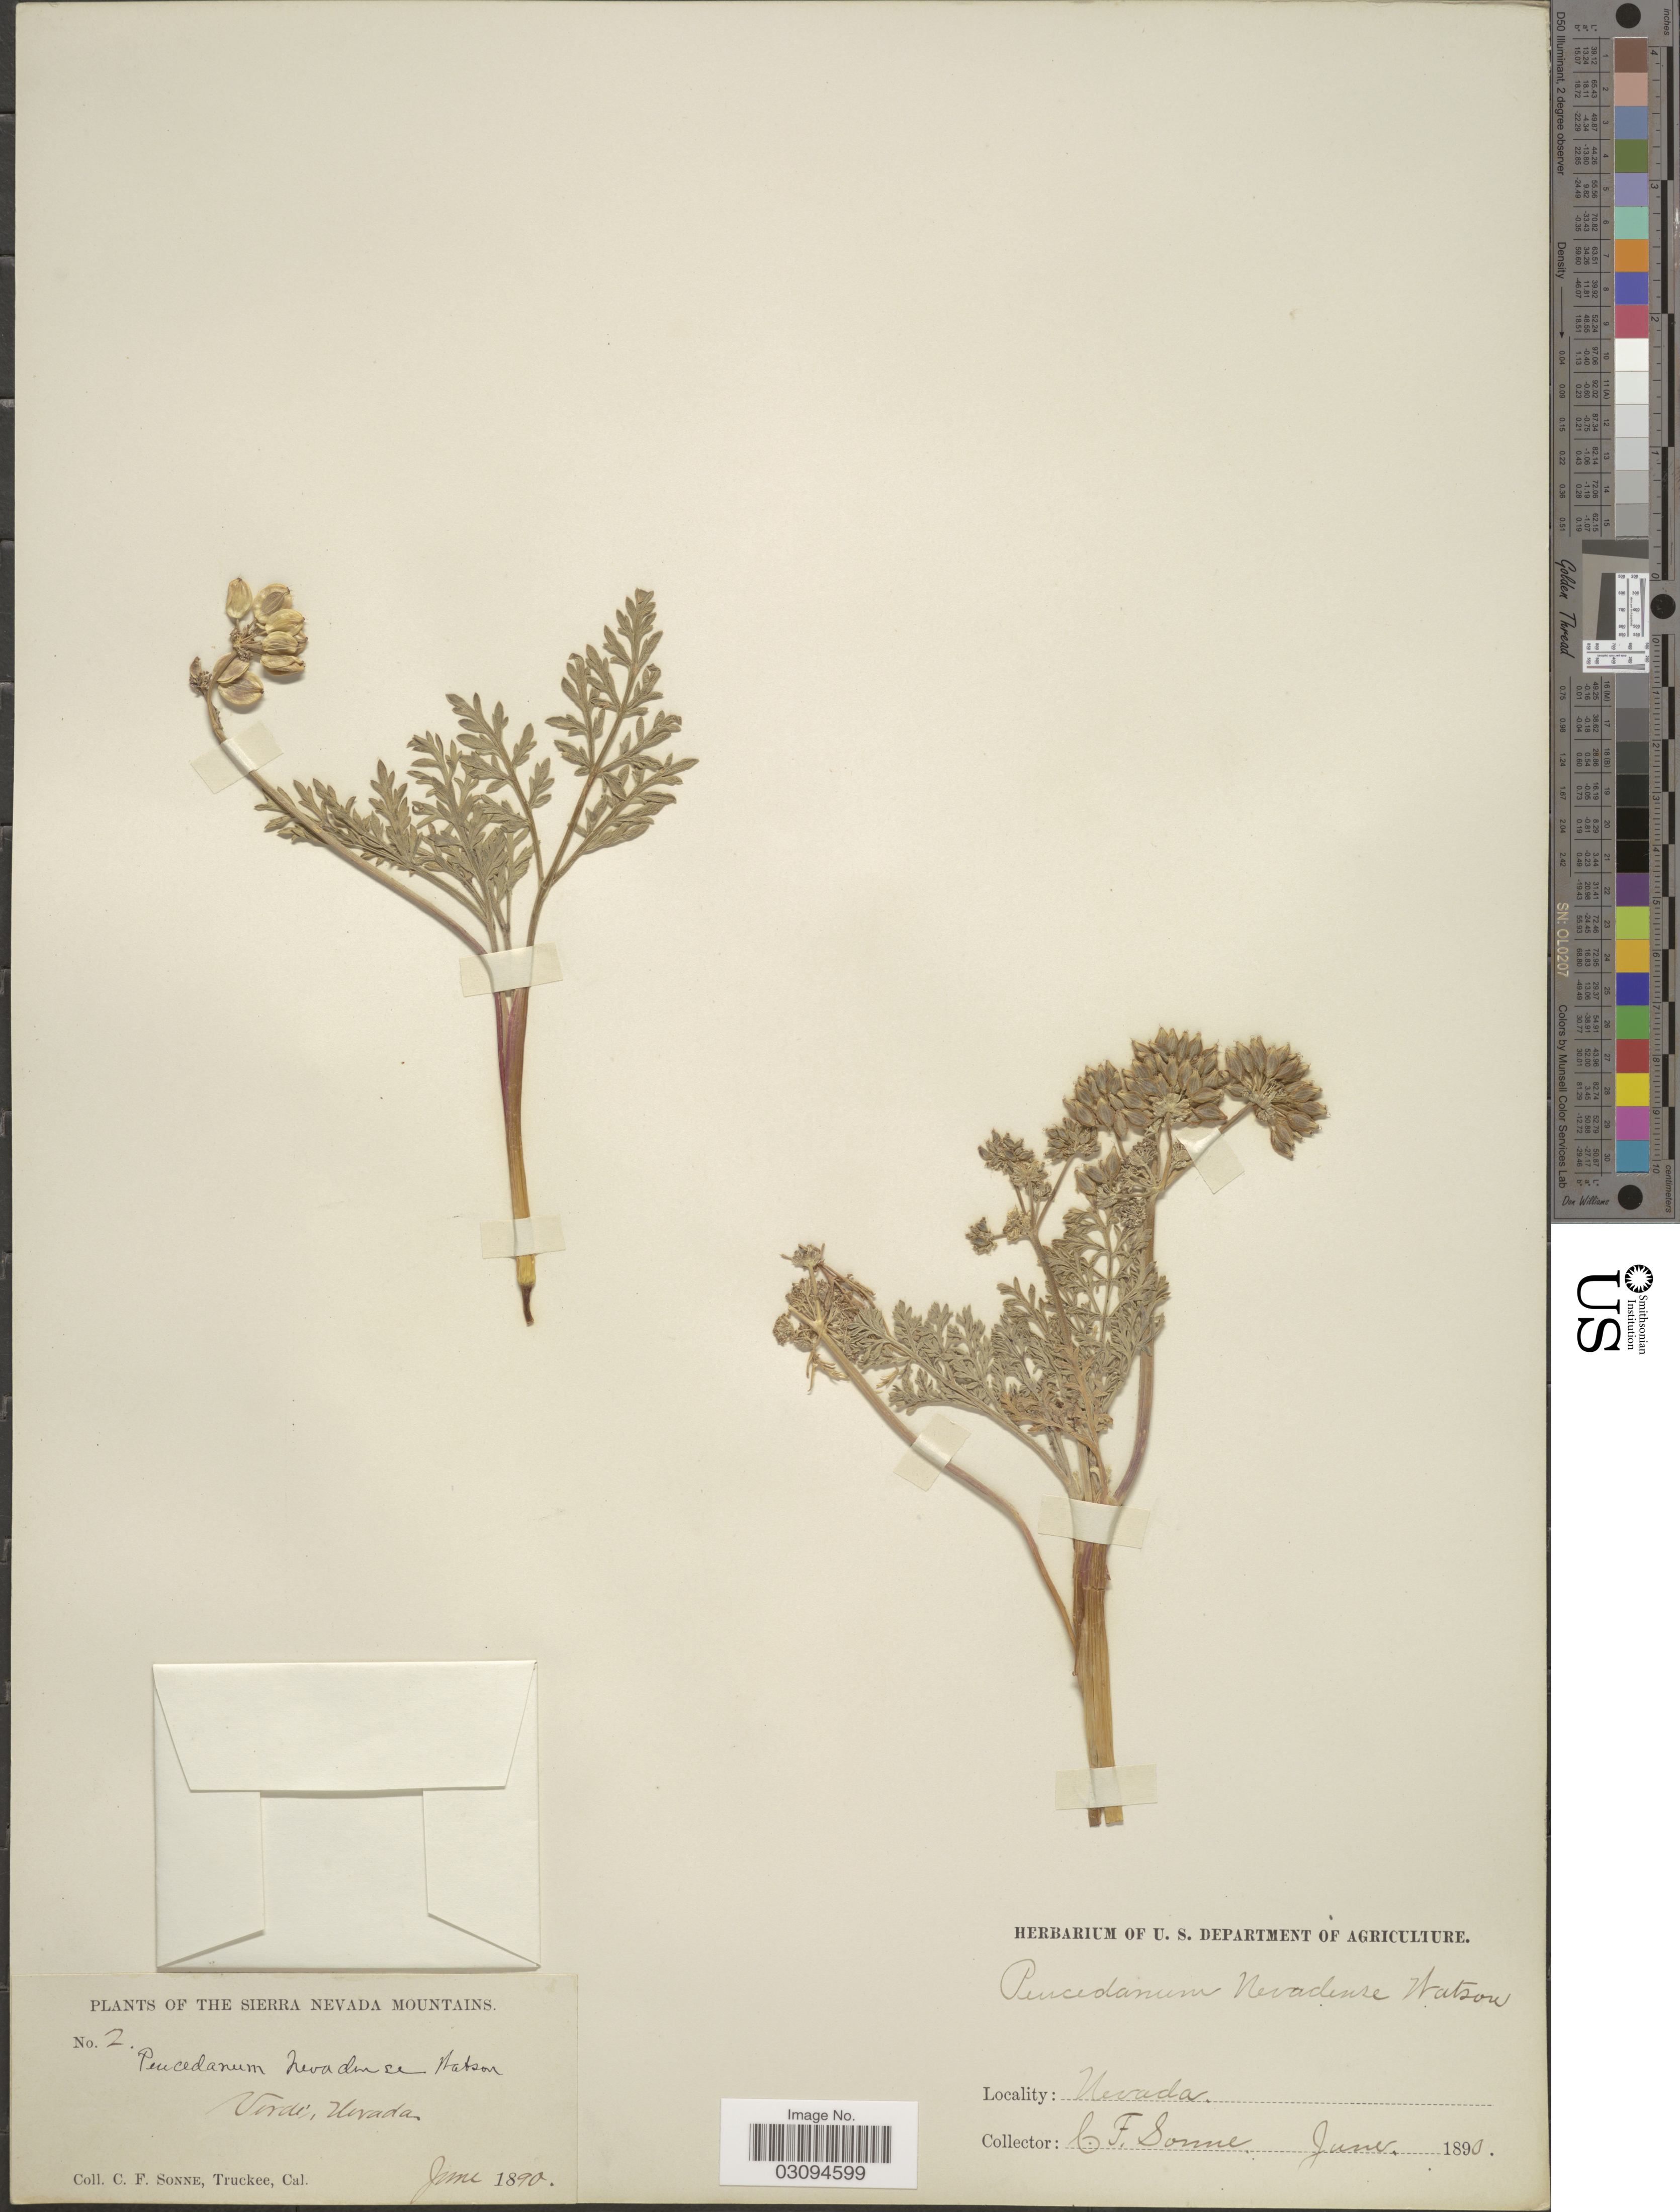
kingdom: Plantae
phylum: Tracheophyta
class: Magnoliopsida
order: Apiales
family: Apiaceae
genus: Lomatium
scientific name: Lomatium nevadense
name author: (S. Watson) J.M. Coult. & Rose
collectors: C. Sonne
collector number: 2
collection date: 1890-06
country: United States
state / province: Nevada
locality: The Sierra Nevada Mountains. Verde.